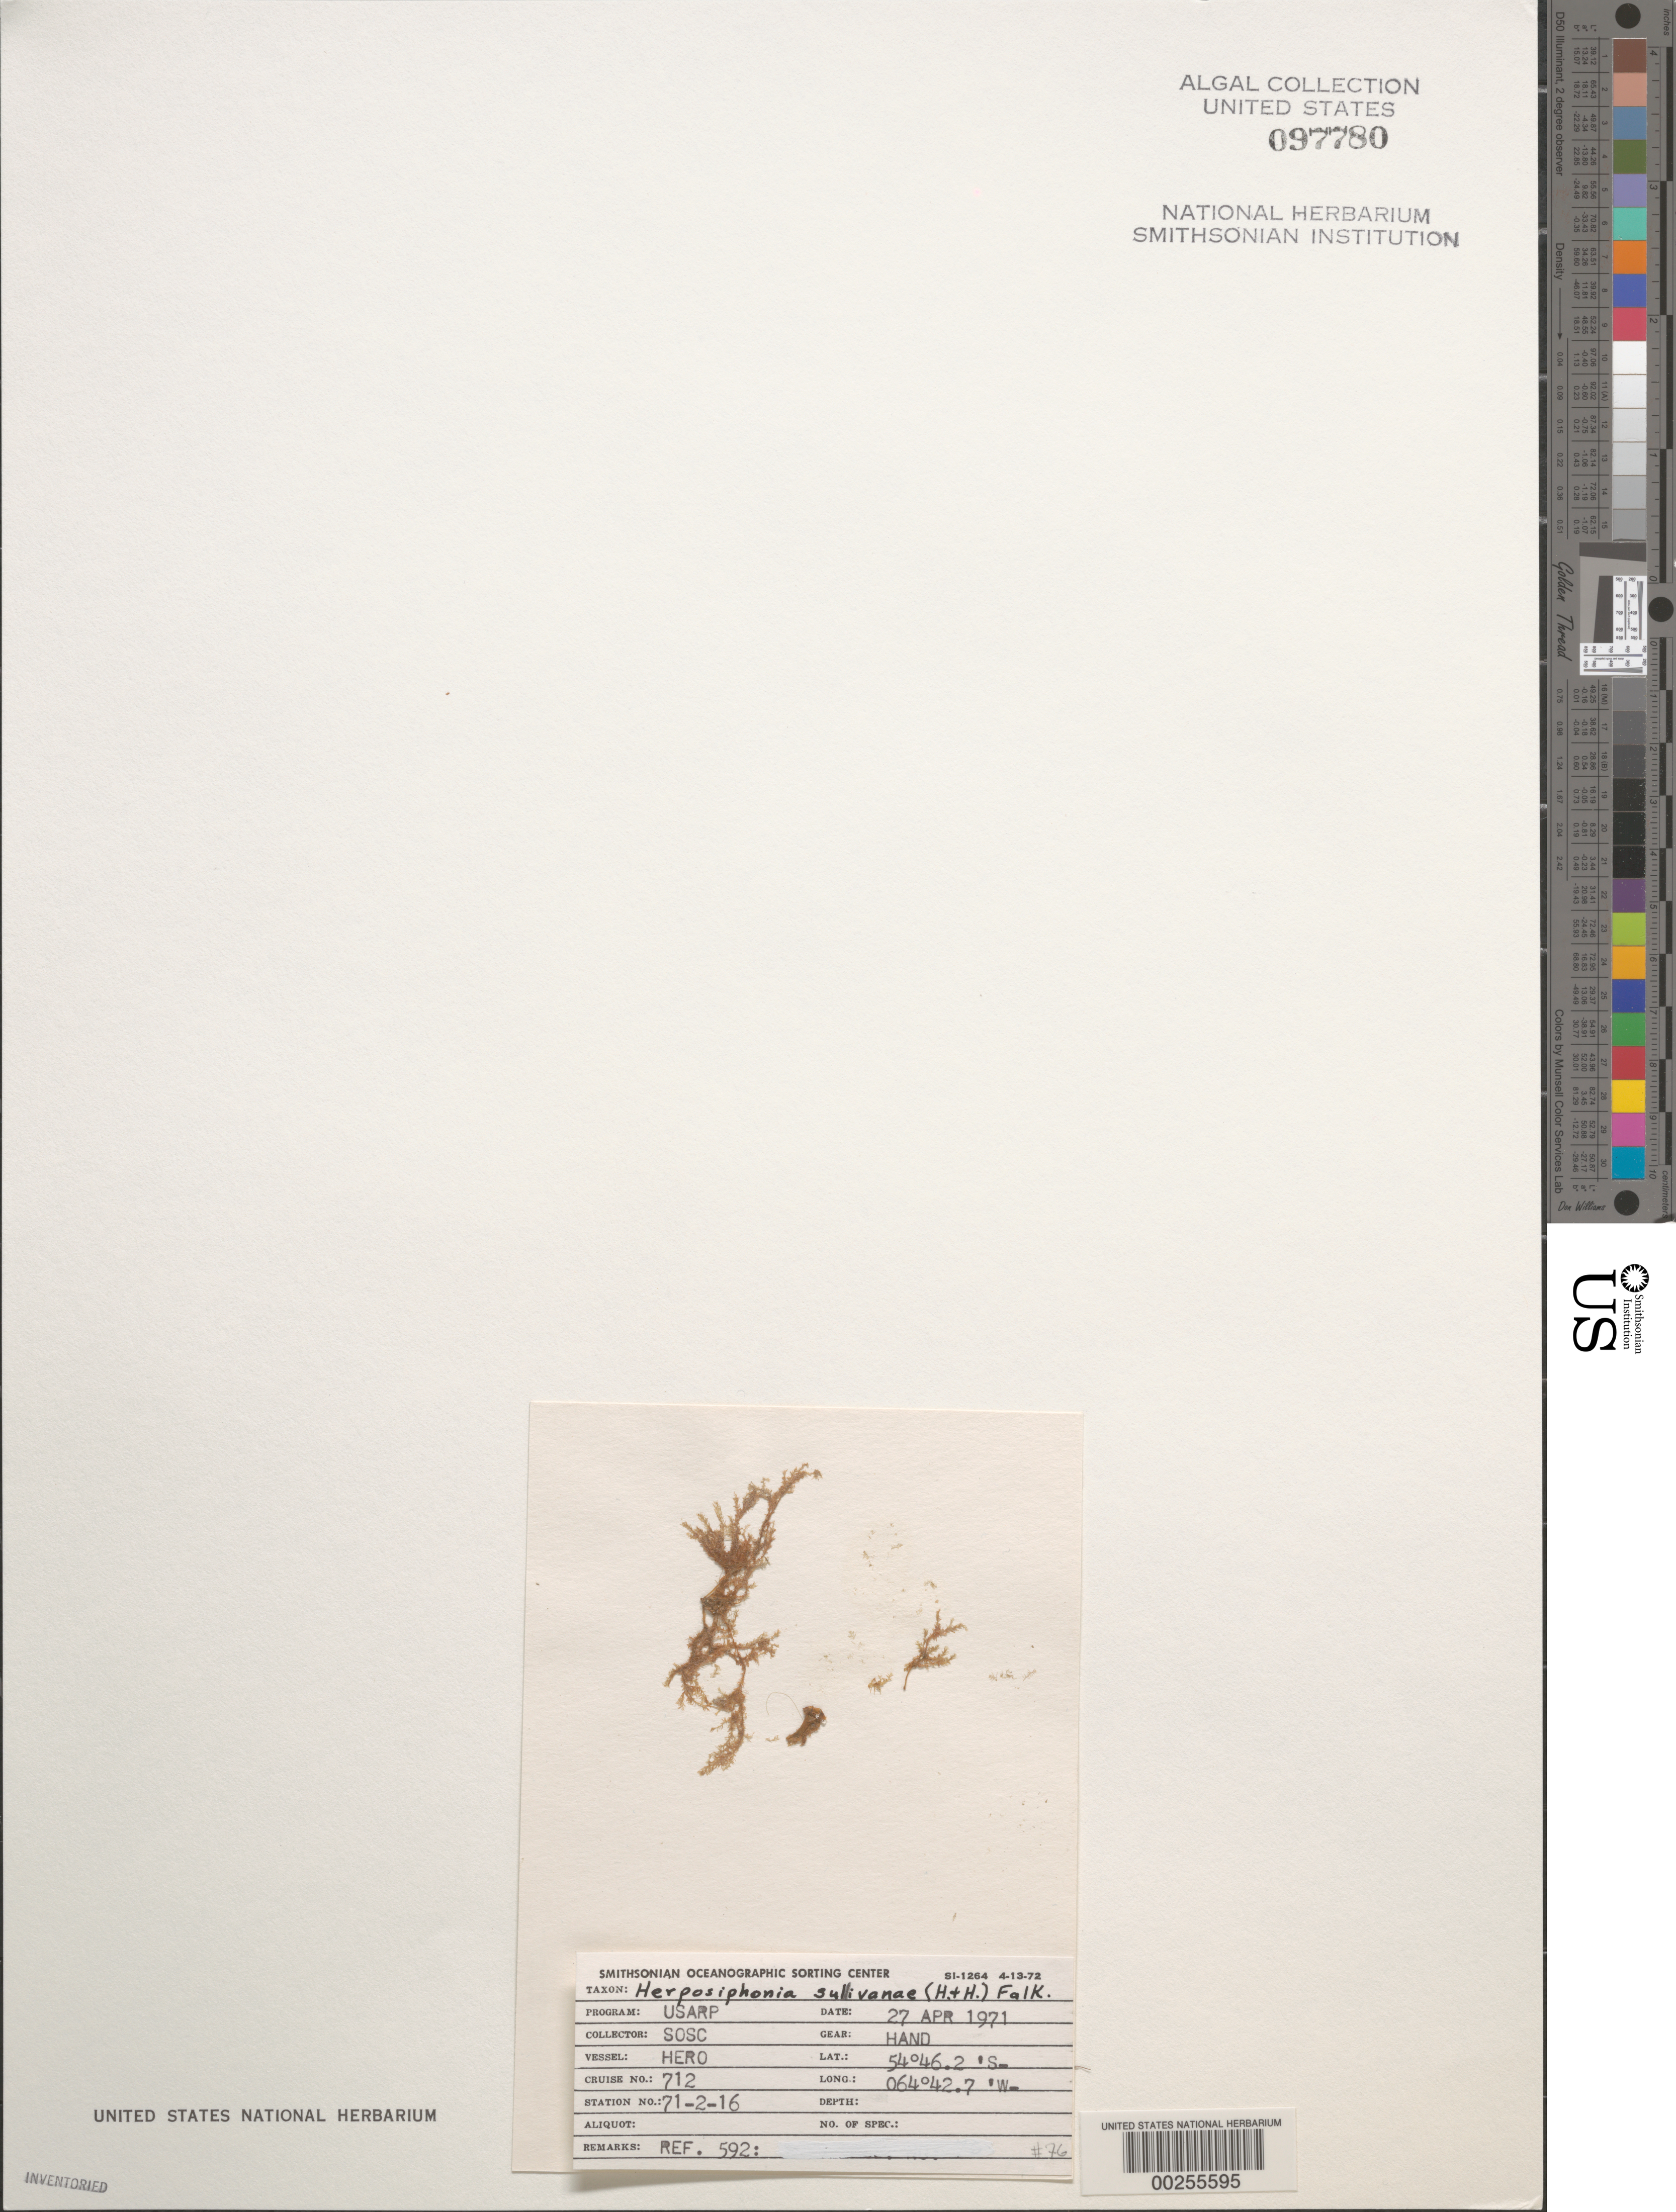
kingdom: Plantae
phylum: Rhodophyta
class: Florideophyceae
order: Ceramiales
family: Rhodomelaceae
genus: Herposiphonia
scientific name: Herposiphonia sulivaniae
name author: (Hook. f. &) Falkenb.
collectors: SOSC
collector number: Station 71-2-16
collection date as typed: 27 Apr 1971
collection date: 1971-04-27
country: Argentina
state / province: Tierra del Fuego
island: Isla de los Estados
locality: Ferro le Maire, Bahia Crossley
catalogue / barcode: US 97780